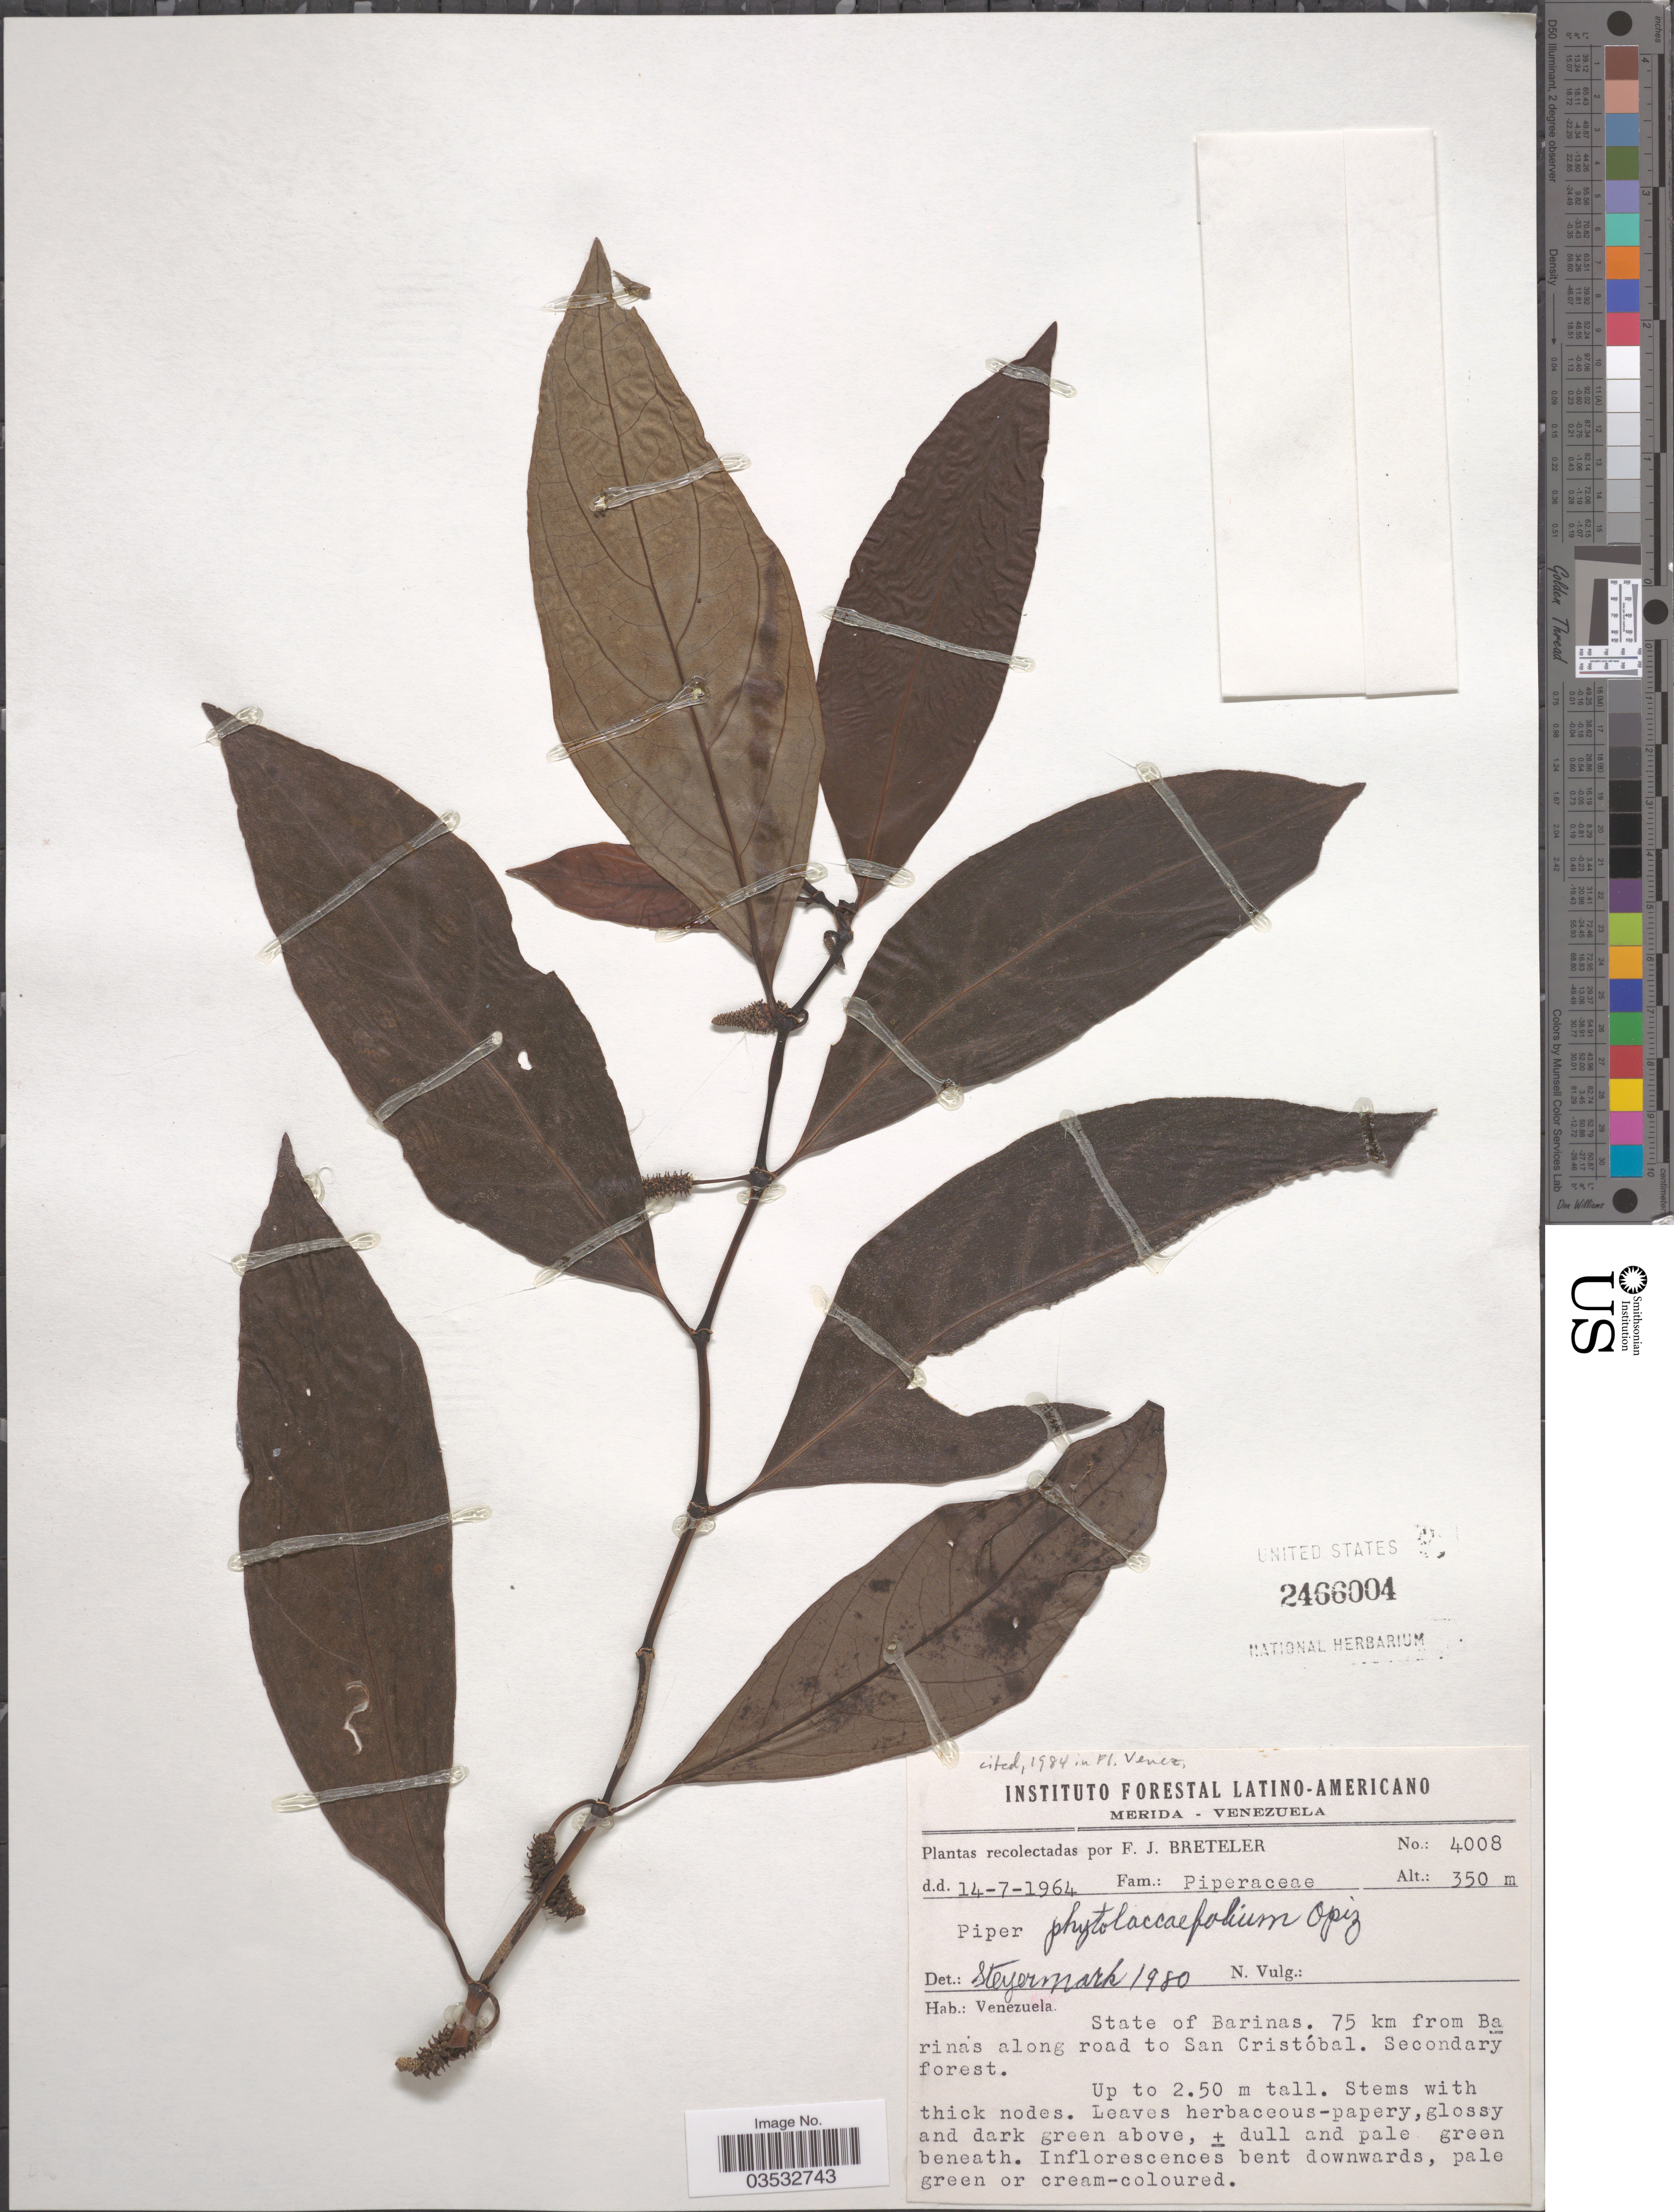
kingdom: Plantae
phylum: Tracheophyta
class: Magnoliopsida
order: Piperales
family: Piperaceae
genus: Piper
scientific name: Piper phytolaccifolium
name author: Opiz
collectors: F. J. Breteler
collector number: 4008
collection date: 1964-07-14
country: Venezuela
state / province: Barinas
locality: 75 km from Barinas along road to San Cristóbal.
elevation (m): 350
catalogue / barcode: US 2466004